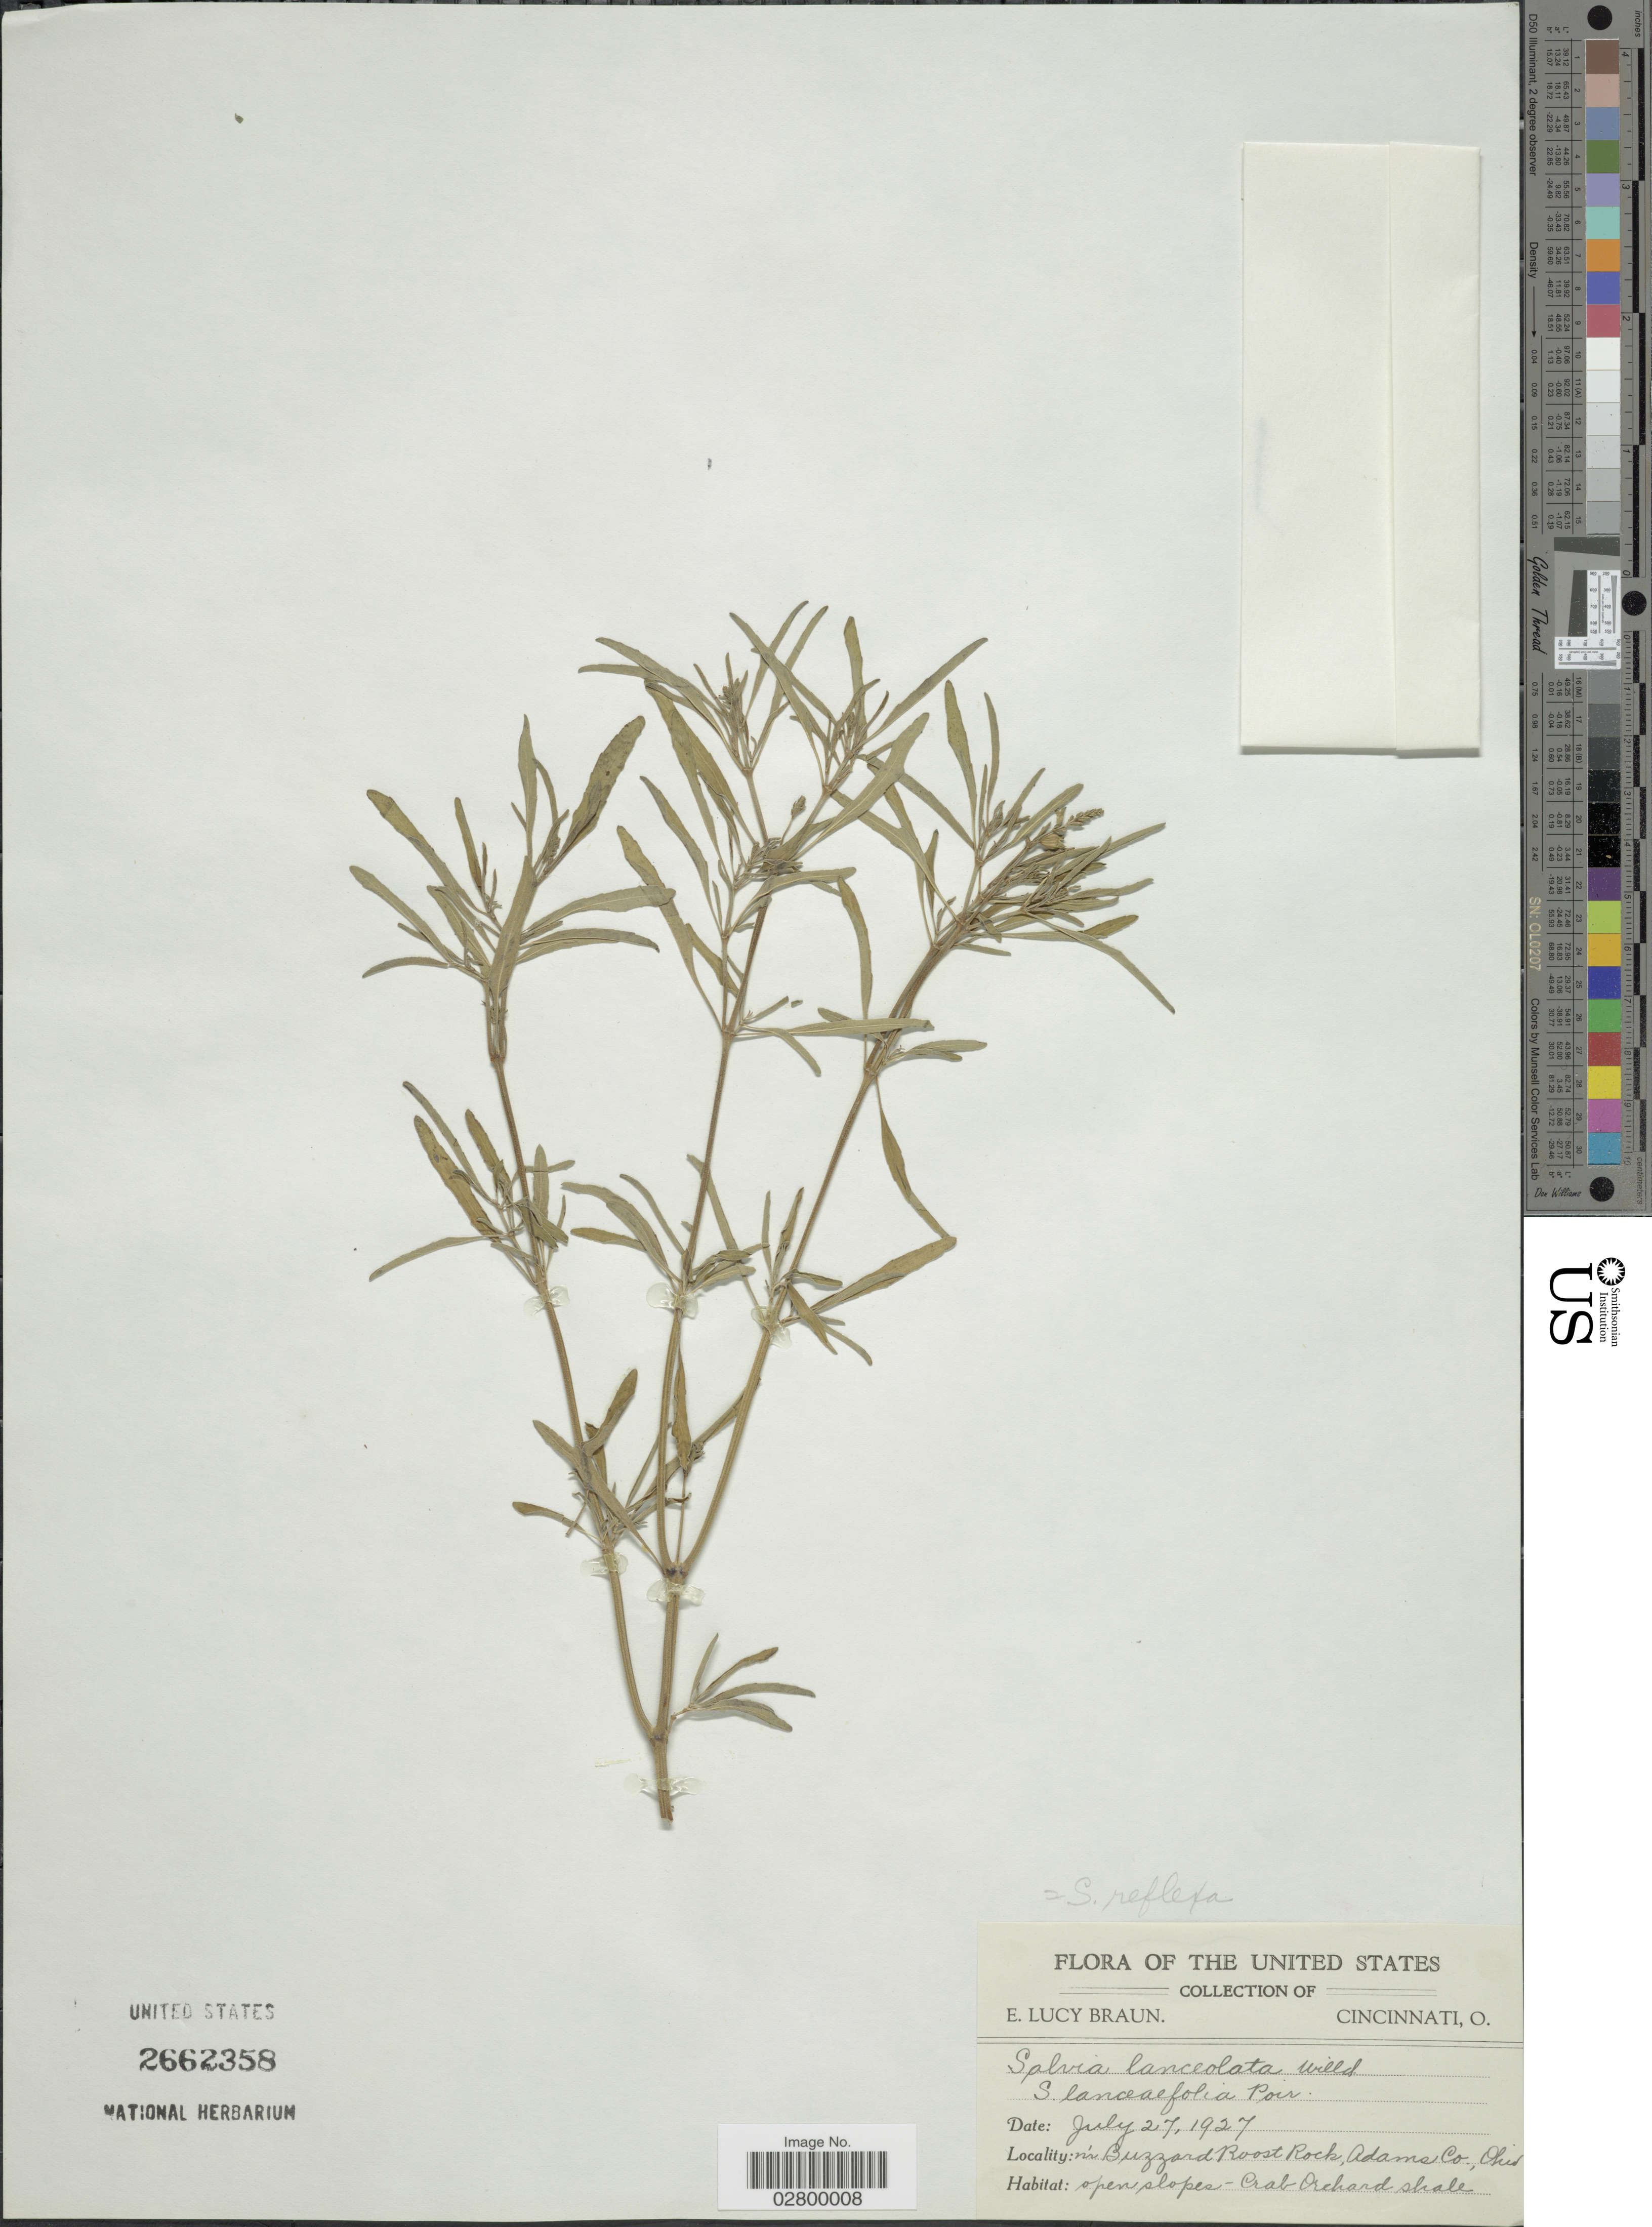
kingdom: Plantae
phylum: Tracheophyta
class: Magnoliopsida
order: Lamiales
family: Lamiaceae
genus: Salvia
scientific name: Salvia reflexa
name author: Hornem.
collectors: E. L. Braun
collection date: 1927-07-27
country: United States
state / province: Ohio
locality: N'r Buzzard Roost Rock, Adams Co., Ohio.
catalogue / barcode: US 2662358